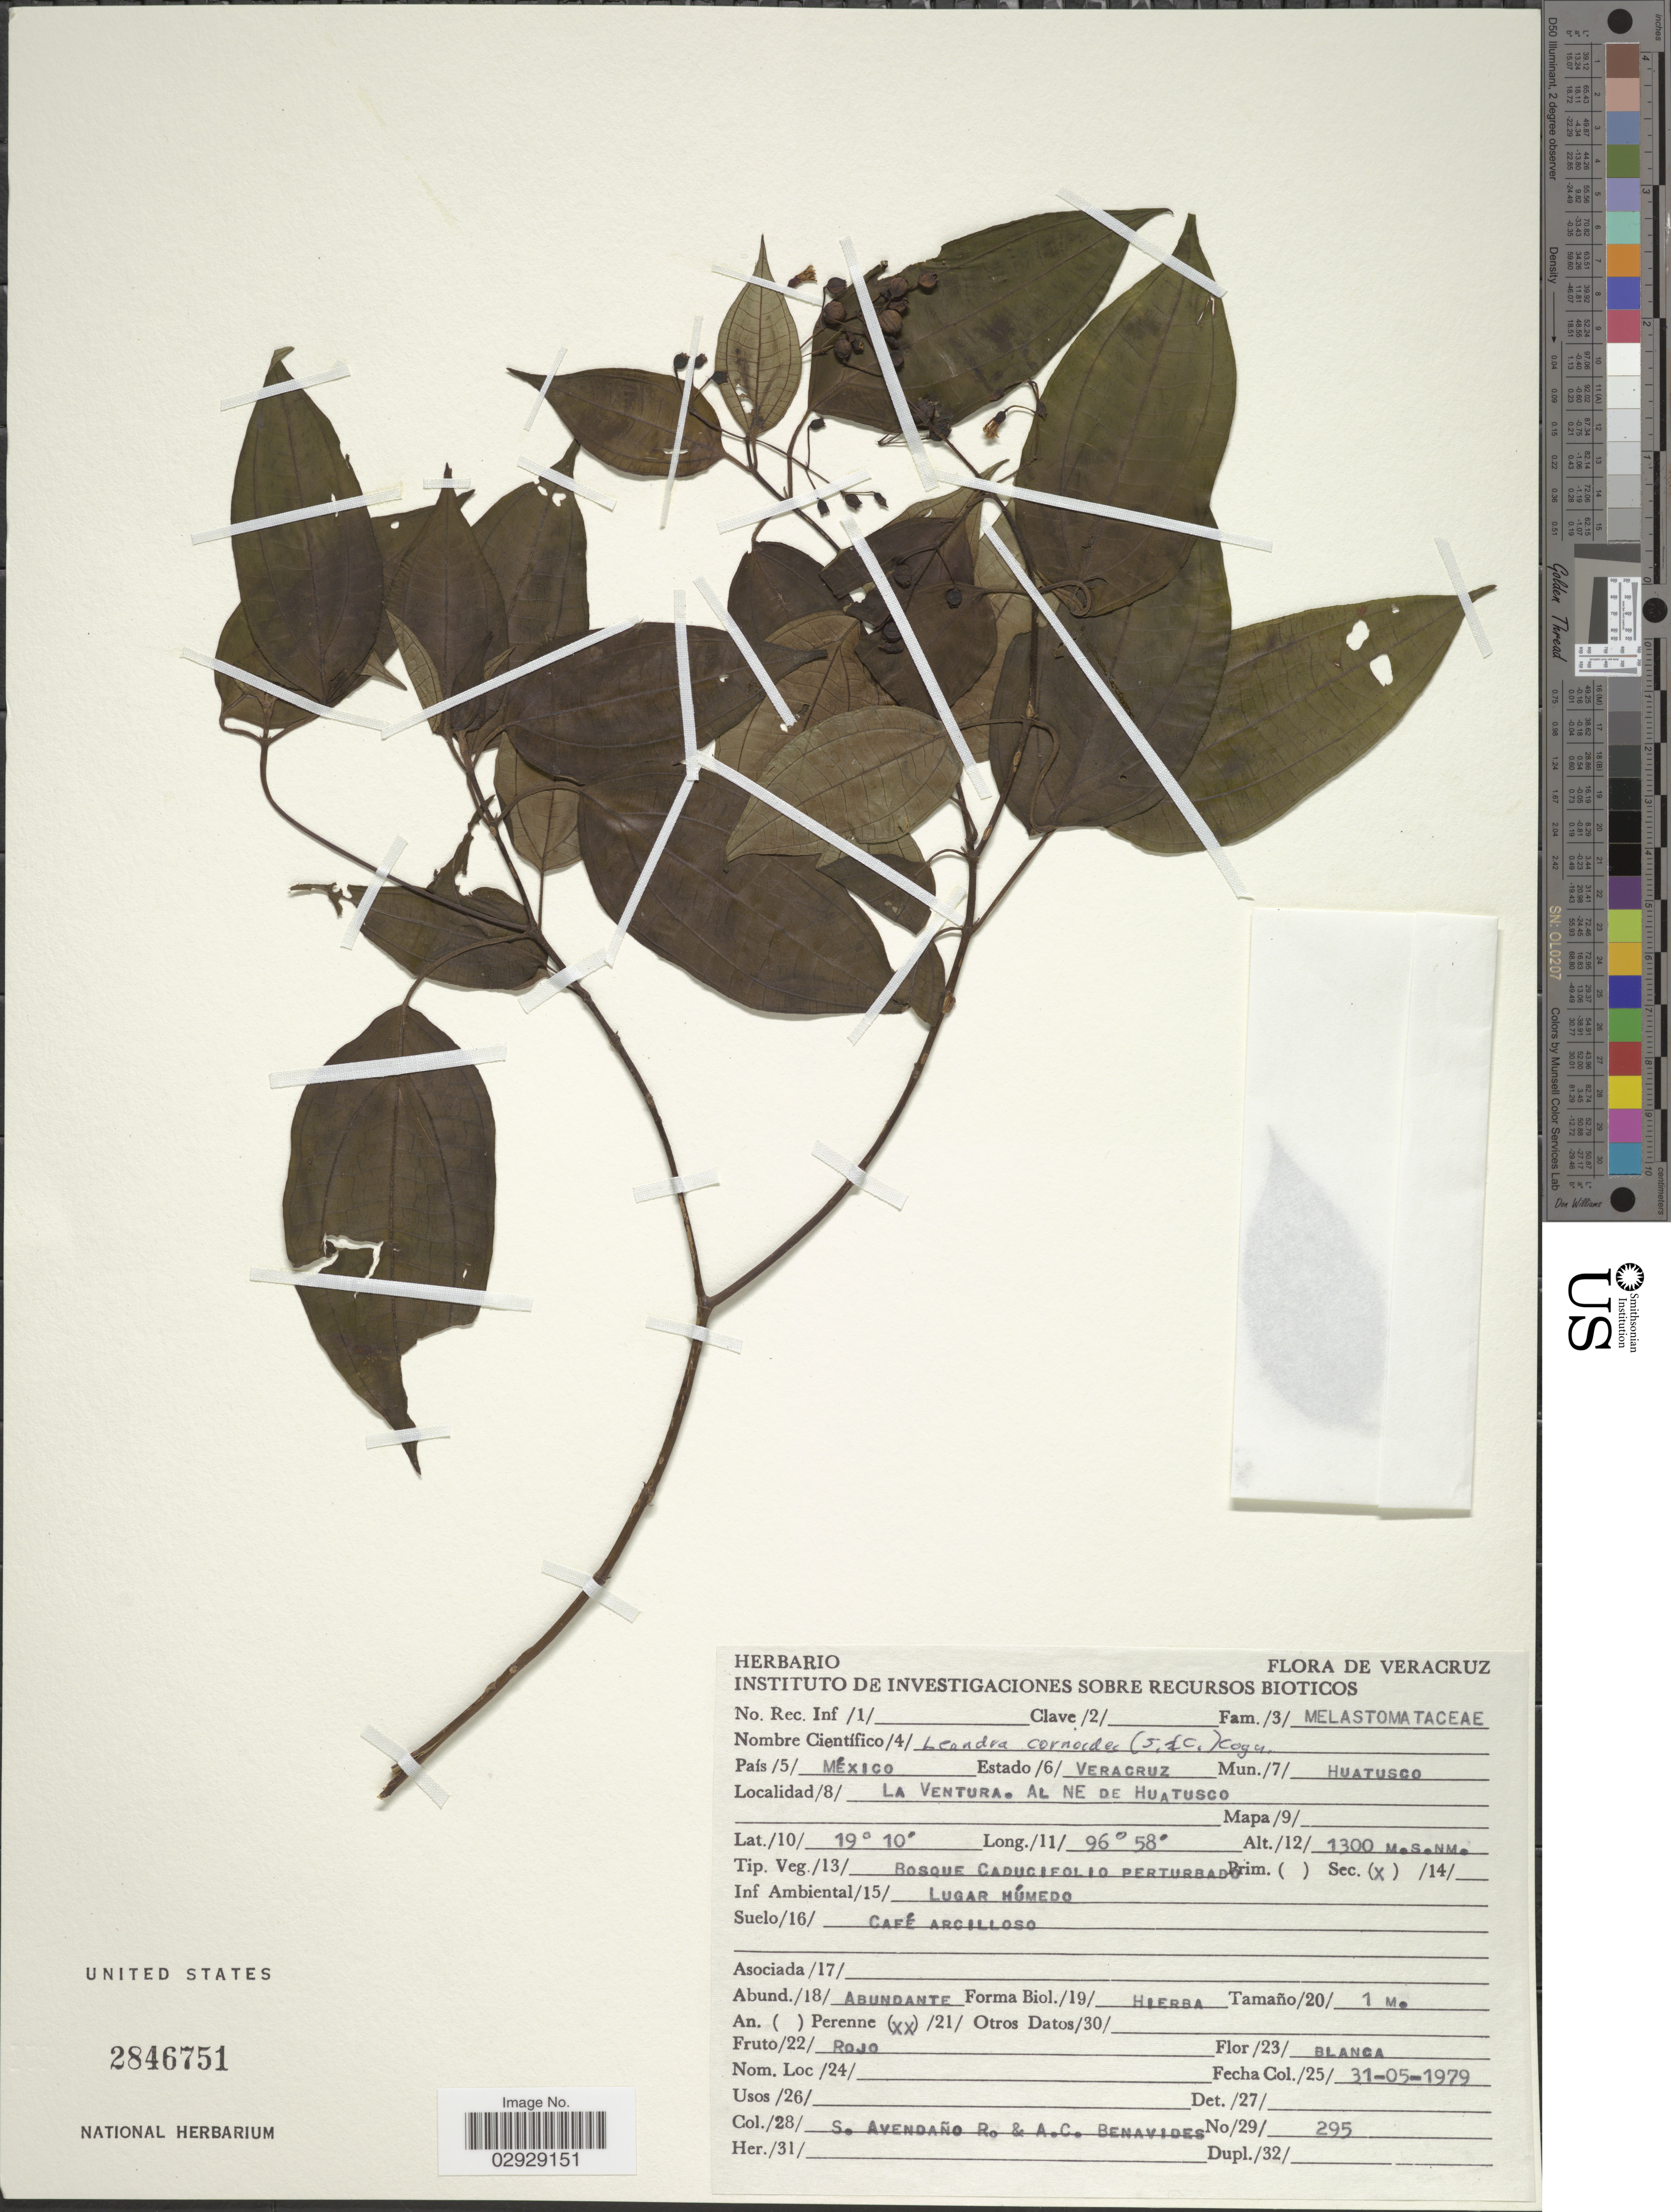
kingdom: Plantae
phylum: Tracheophyta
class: Magnoliopsida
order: Myrtales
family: Melastomataceae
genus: Leandra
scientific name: Leandra cornoides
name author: (Schltdl. & Cham.) Cogn.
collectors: S. Avendano R. & A. Benavides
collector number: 295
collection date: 1979-05-31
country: Mexico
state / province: Veracruz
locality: Estado Veracruz. Mun. Huatusco. La Ventura. Al NE de Huatusco.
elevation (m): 1300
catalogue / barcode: US 2846751